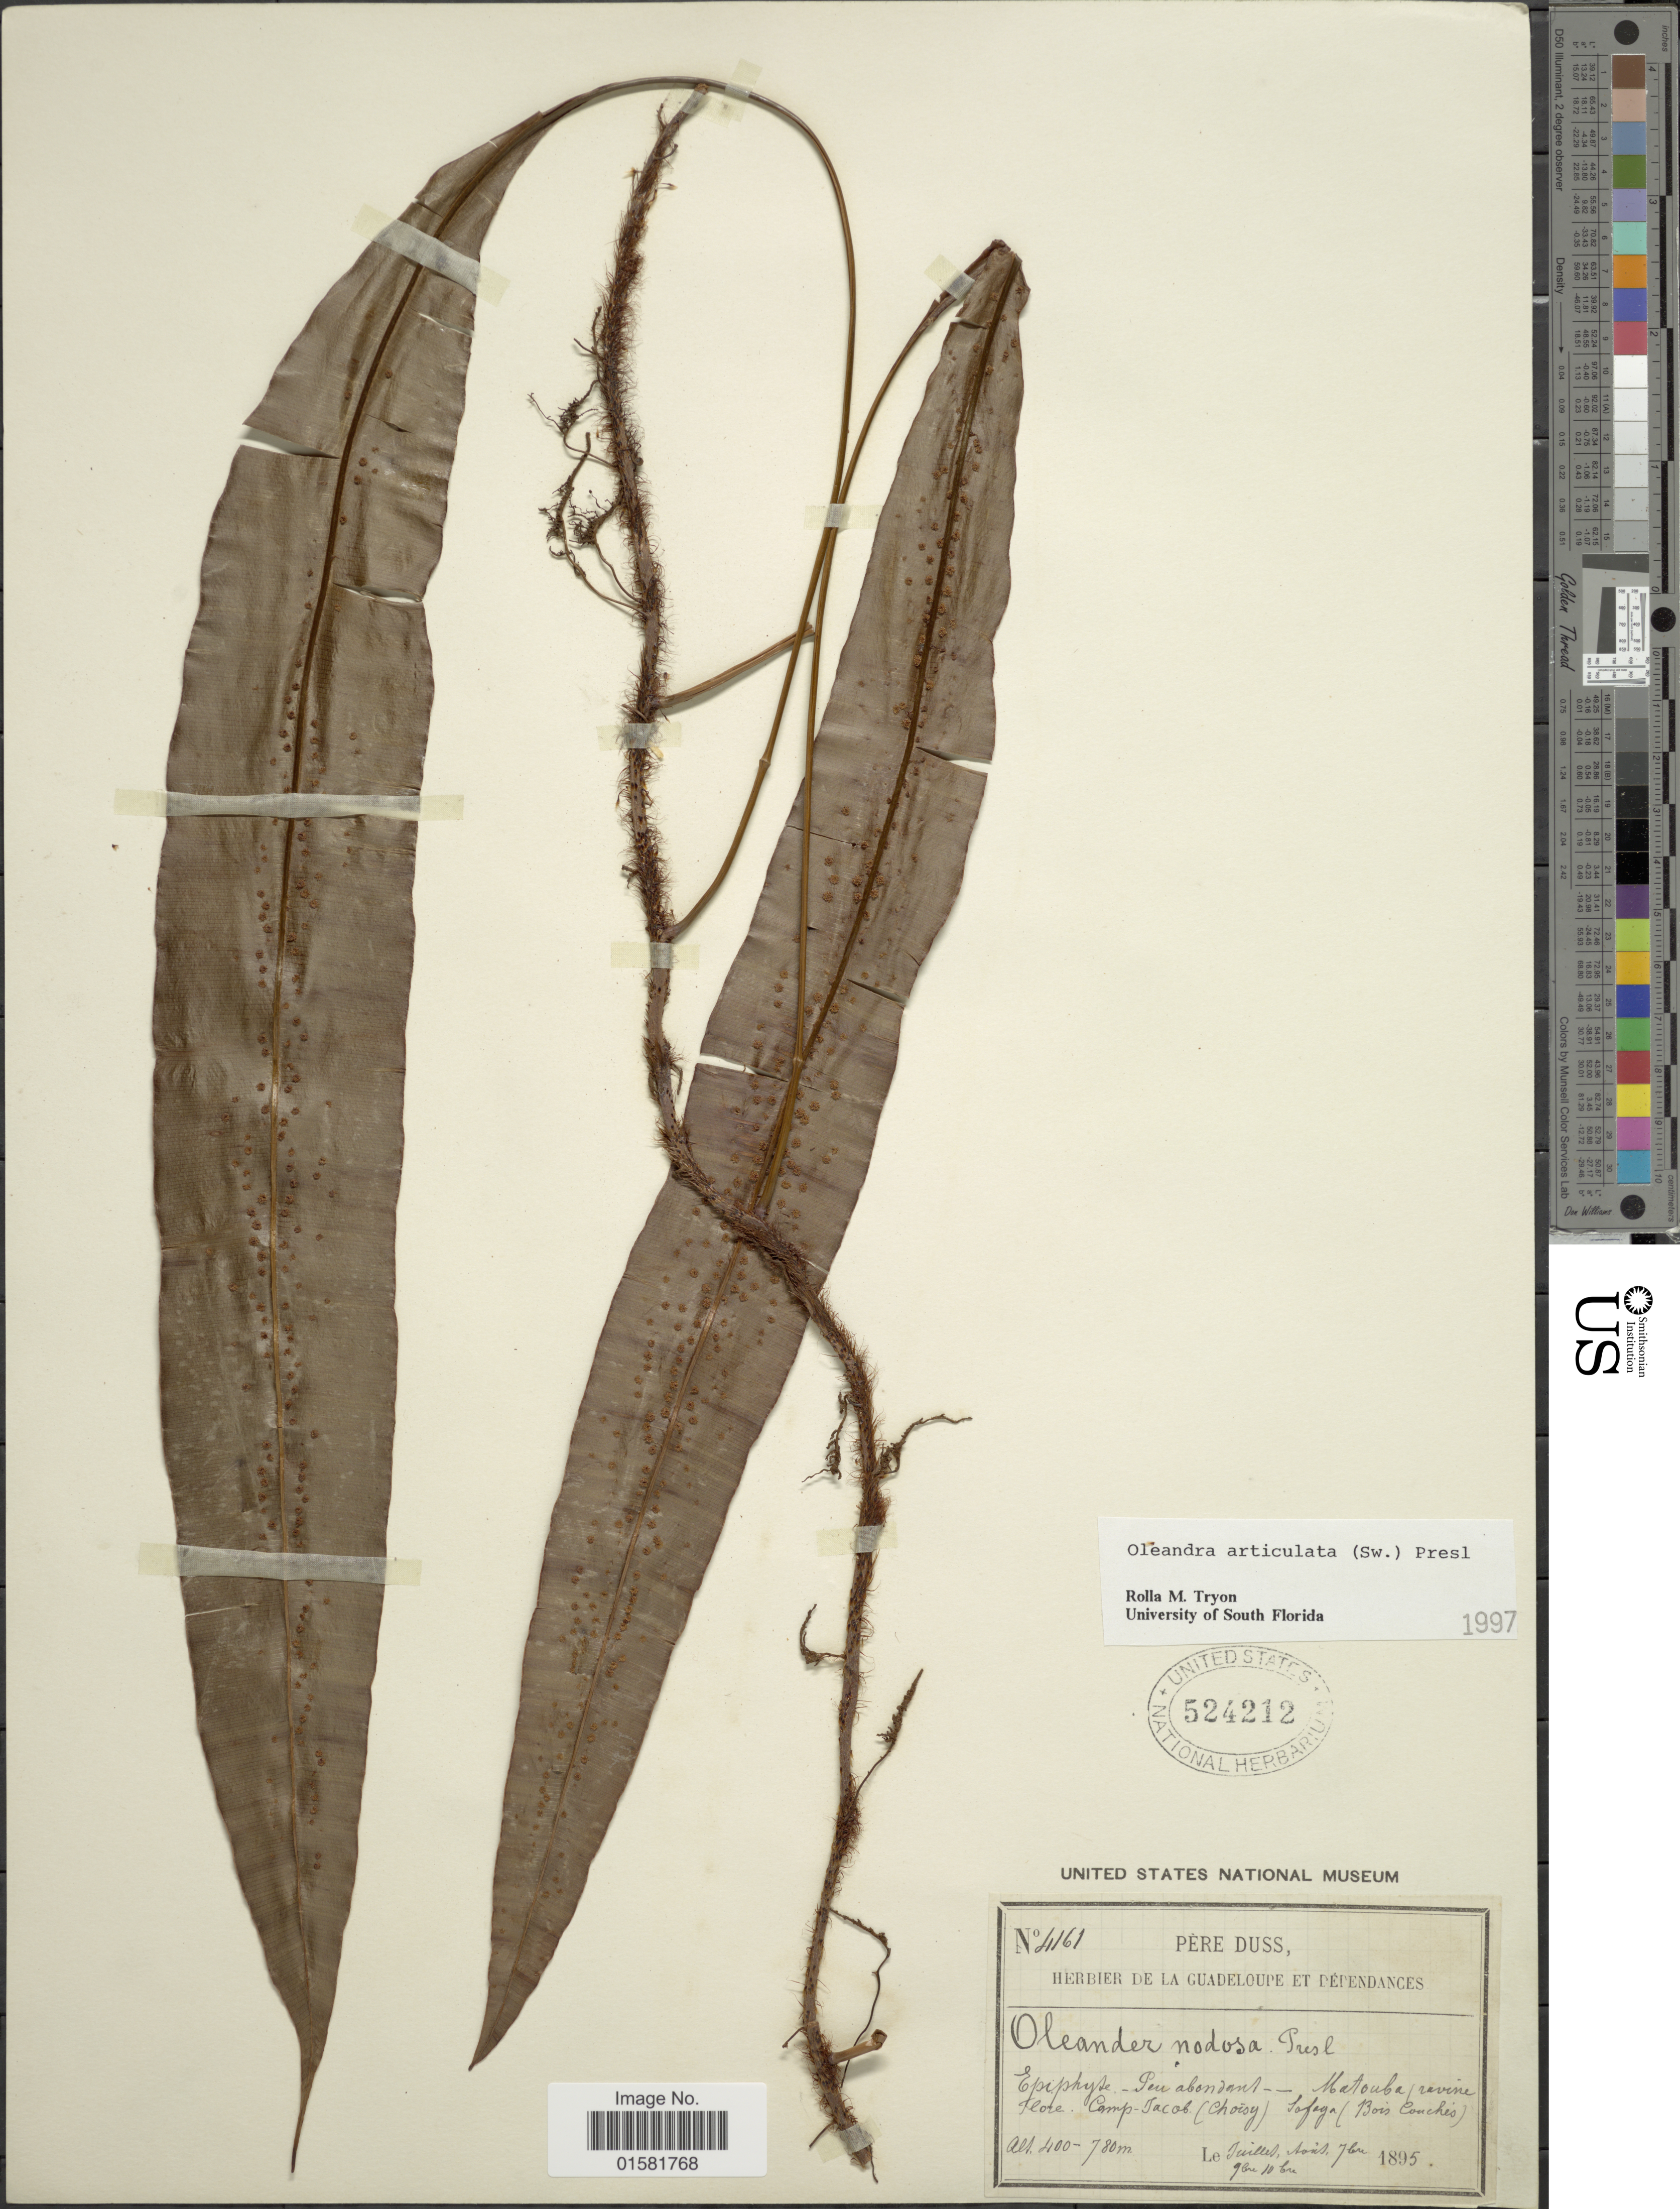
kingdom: Plantae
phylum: Tracheophyta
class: Polypodiopsida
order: Polypodiales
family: Oleandraceae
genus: Oleandra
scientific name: Oleandra articulata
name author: (Sw.) C. Presl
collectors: Père Duss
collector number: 4161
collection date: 1895-07/1895-12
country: Guadeloupe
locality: Matouba, ravine Flore. Camp -Jacob (Choisy) Sofaya (Bois Couches)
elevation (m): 400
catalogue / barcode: US 524212